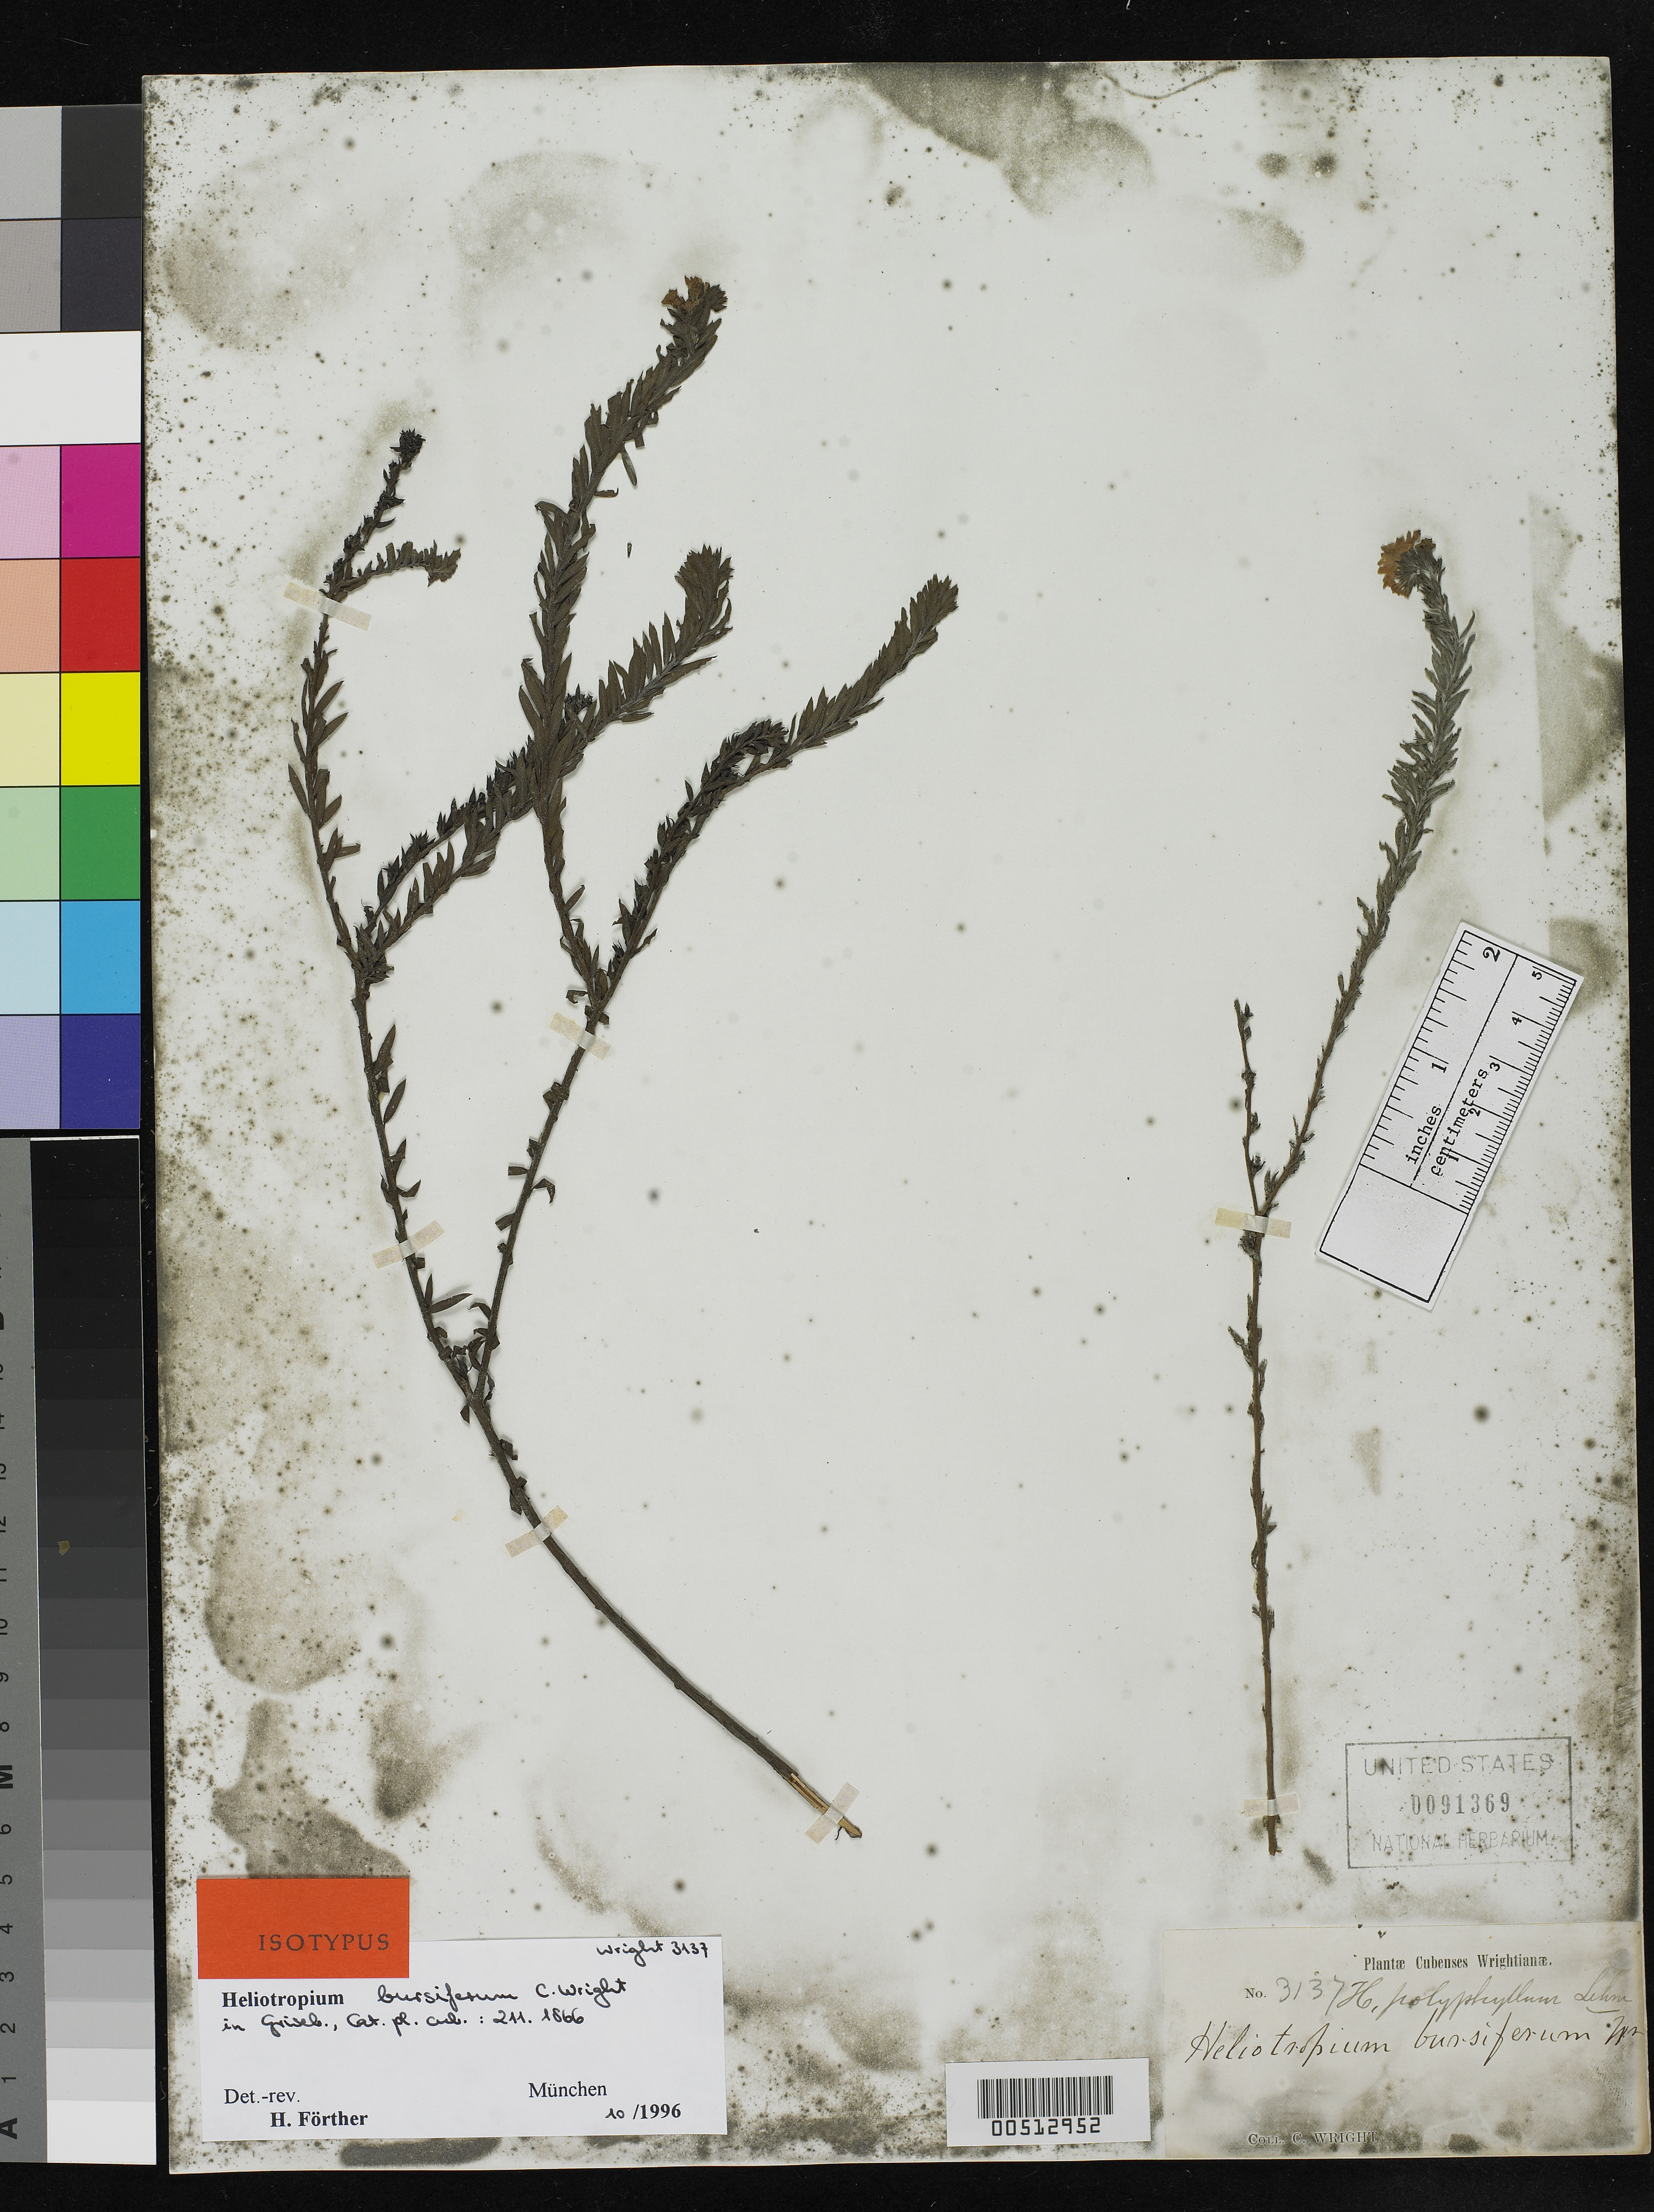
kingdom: Plantae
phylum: Tracheophyta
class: Magnoliopsida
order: Boraginales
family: Heliotropiaceae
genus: Heliotropium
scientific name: Heliotropium bursiferum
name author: C. Wright in Griseb.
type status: Isotype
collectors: C. Wright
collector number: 3137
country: Cuba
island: Greater Antilles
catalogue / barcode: US 91369